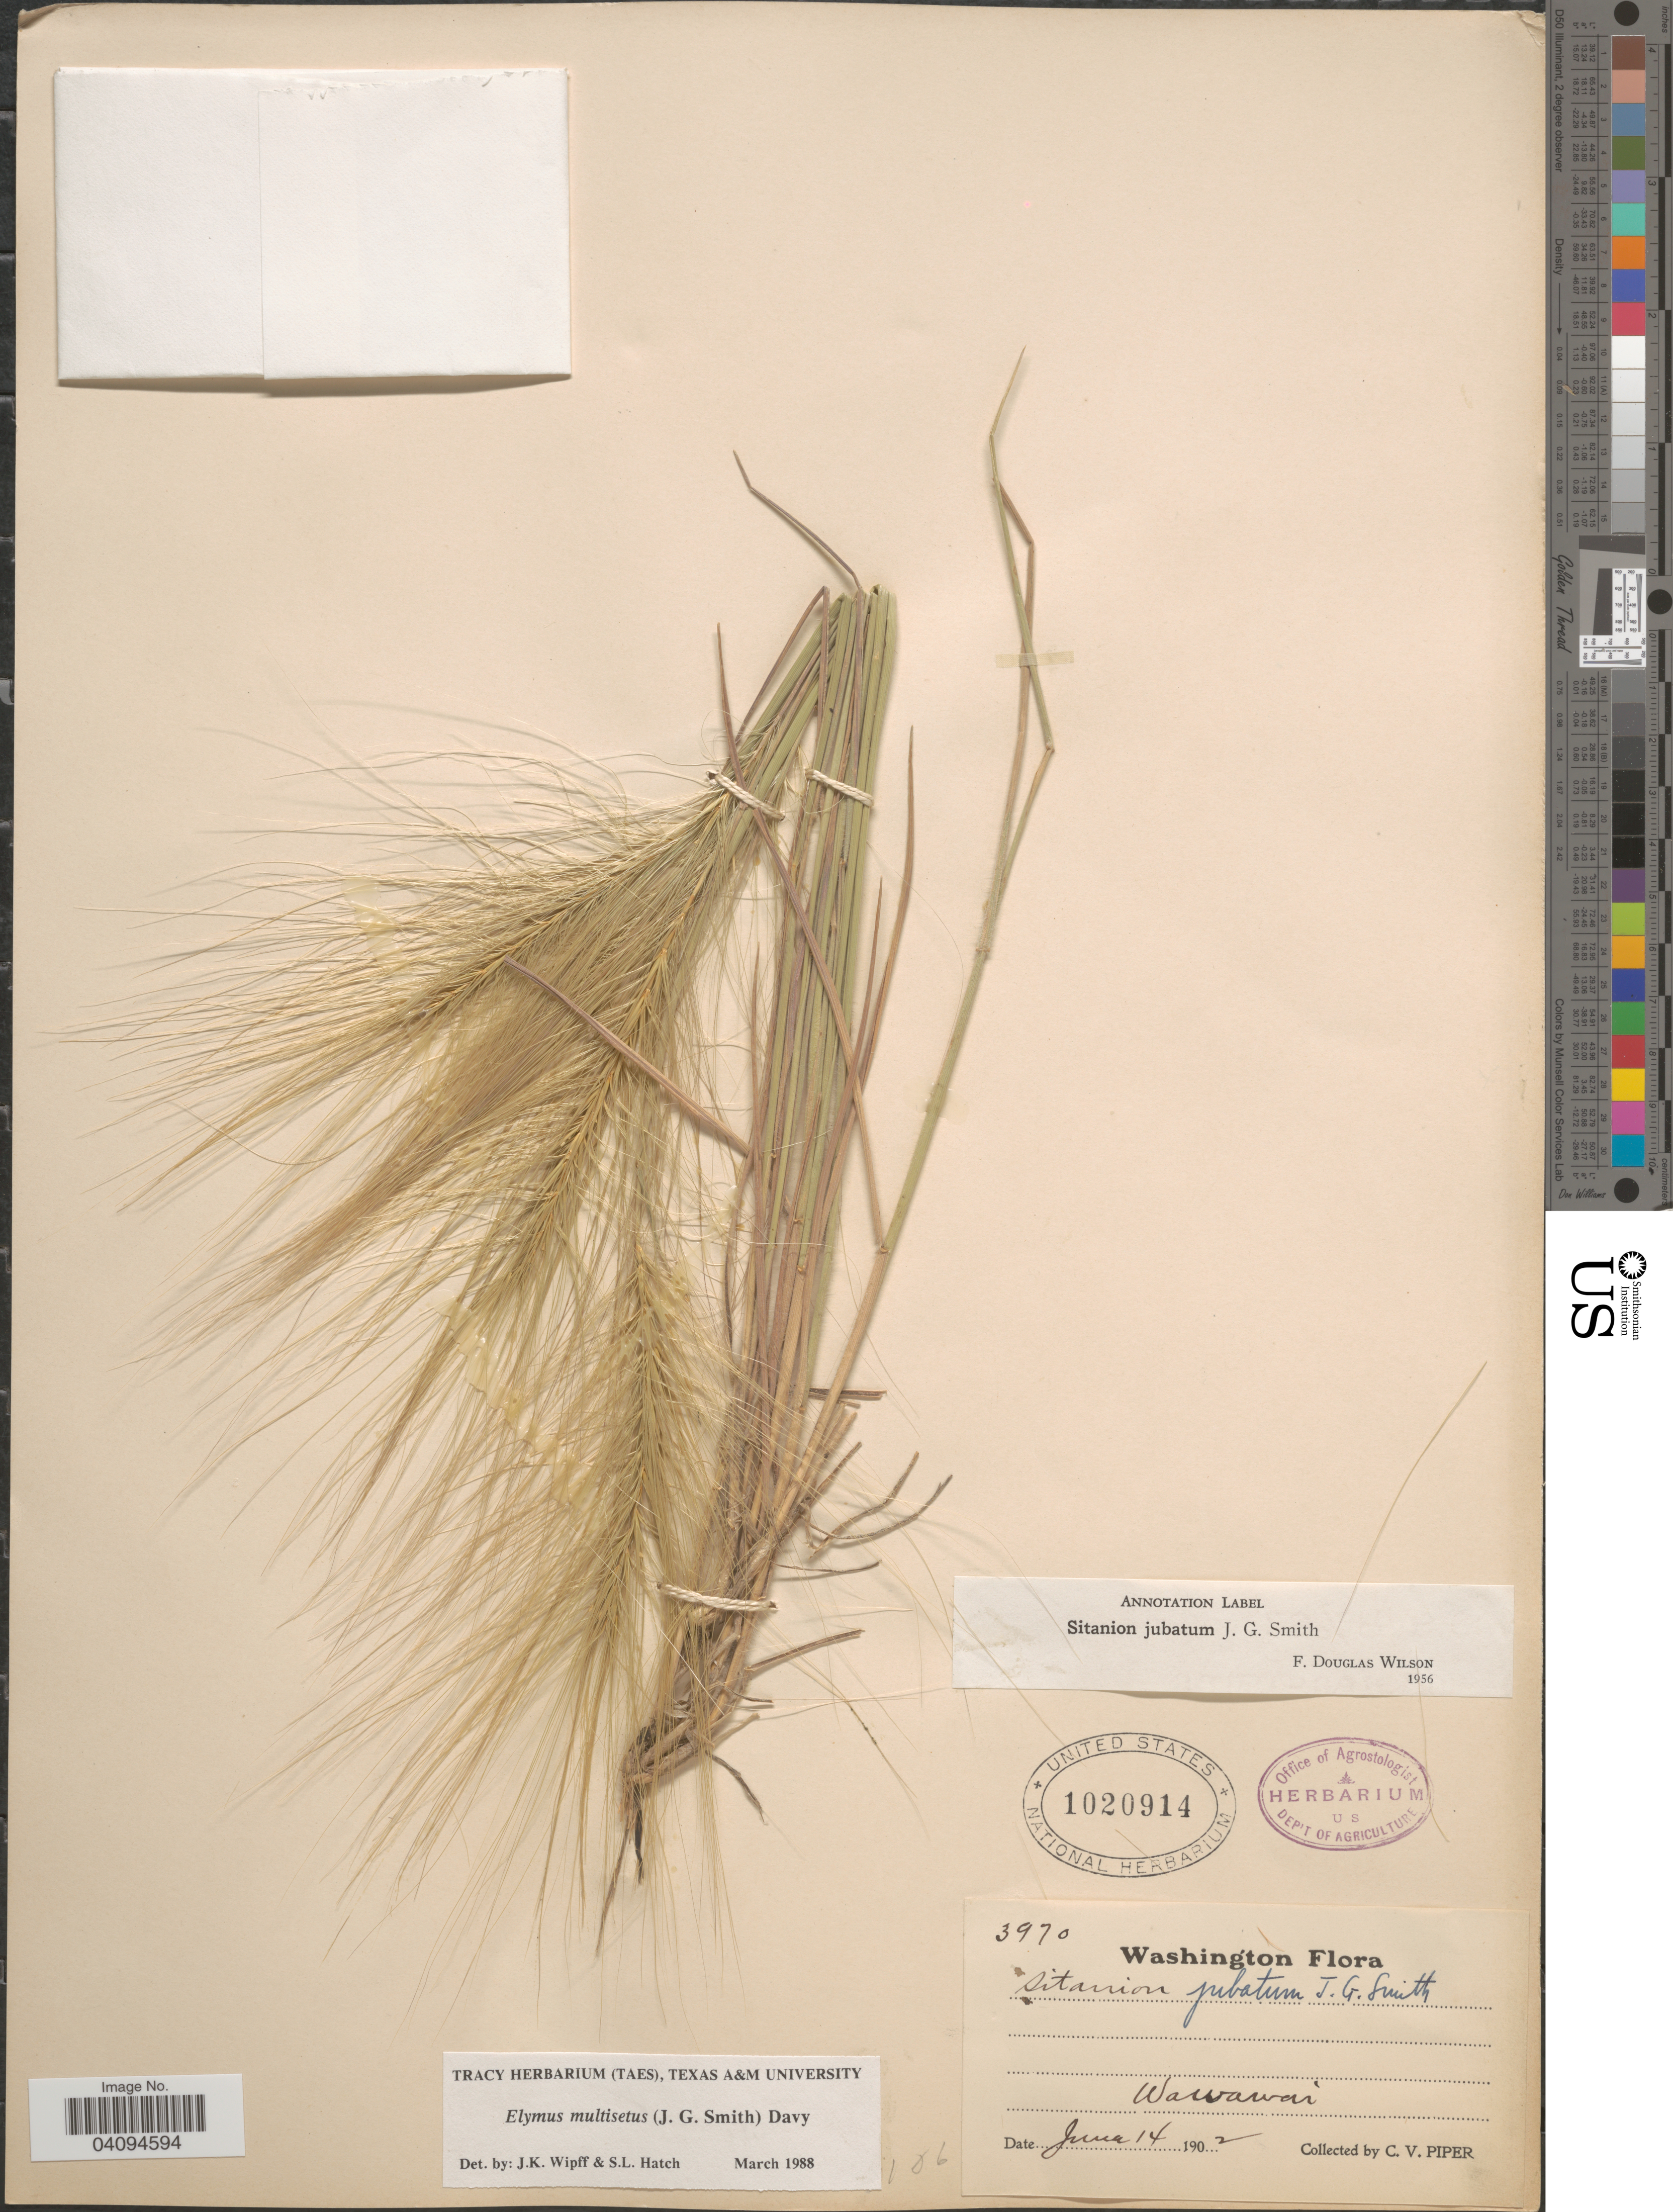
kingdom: Plantae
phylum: Tracheophyta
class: Liliopsida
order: Poales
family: Poaceae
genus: Elymus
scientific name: Elymus multisetus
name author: (J.G. Sm.) Burtt Davy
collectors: C. V. Piper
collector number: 3970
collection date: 1902-06-14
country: United States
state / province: Washington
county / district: Whitman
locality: Wawawai.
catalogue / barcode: US 1020914